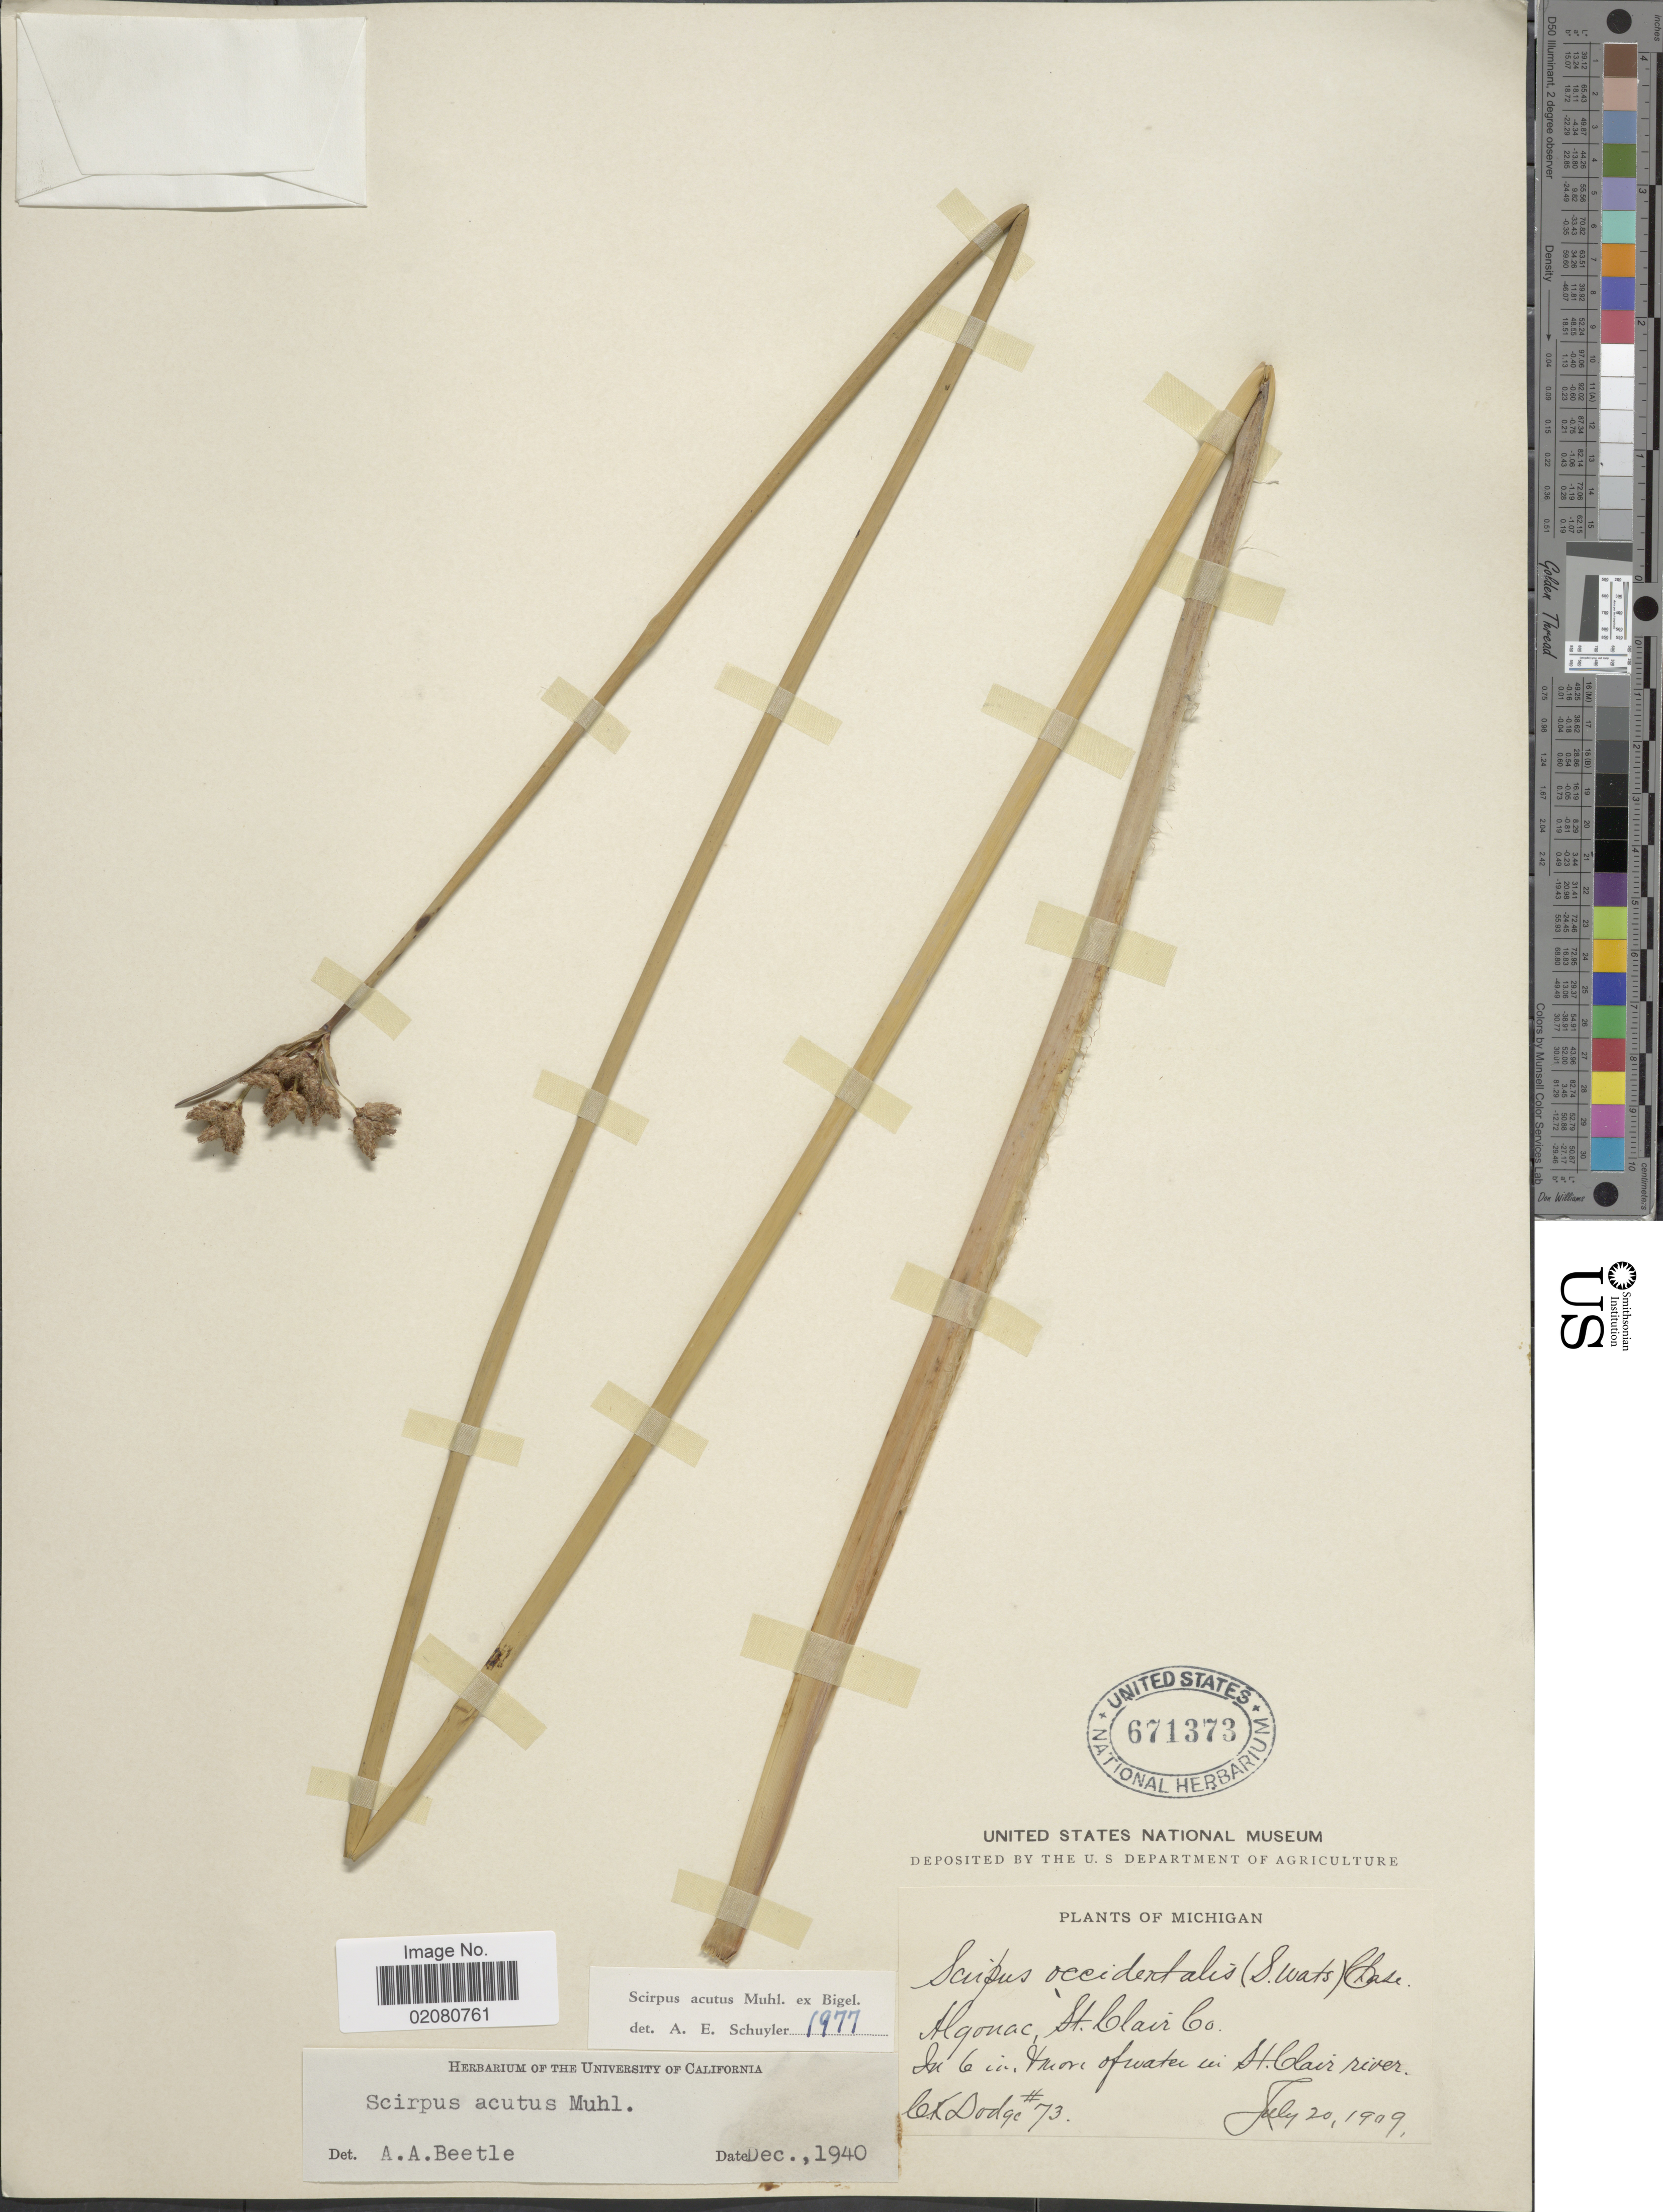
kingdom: Plantae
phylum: Tracheophyta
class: Liliopsida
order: Poales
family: Cyperaceae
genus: Schoenoplectus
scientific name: Schoenoplectus acutus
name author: (Muhl. ex Bigelow) Á. Löve & D. Löve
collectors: C. Dodge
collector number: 73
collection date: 1909-07-20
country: United States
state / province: Michigan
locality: Algonac, St. Clair Co. In 6 in. + more of water in St. Clair river.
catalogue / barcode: US 671373